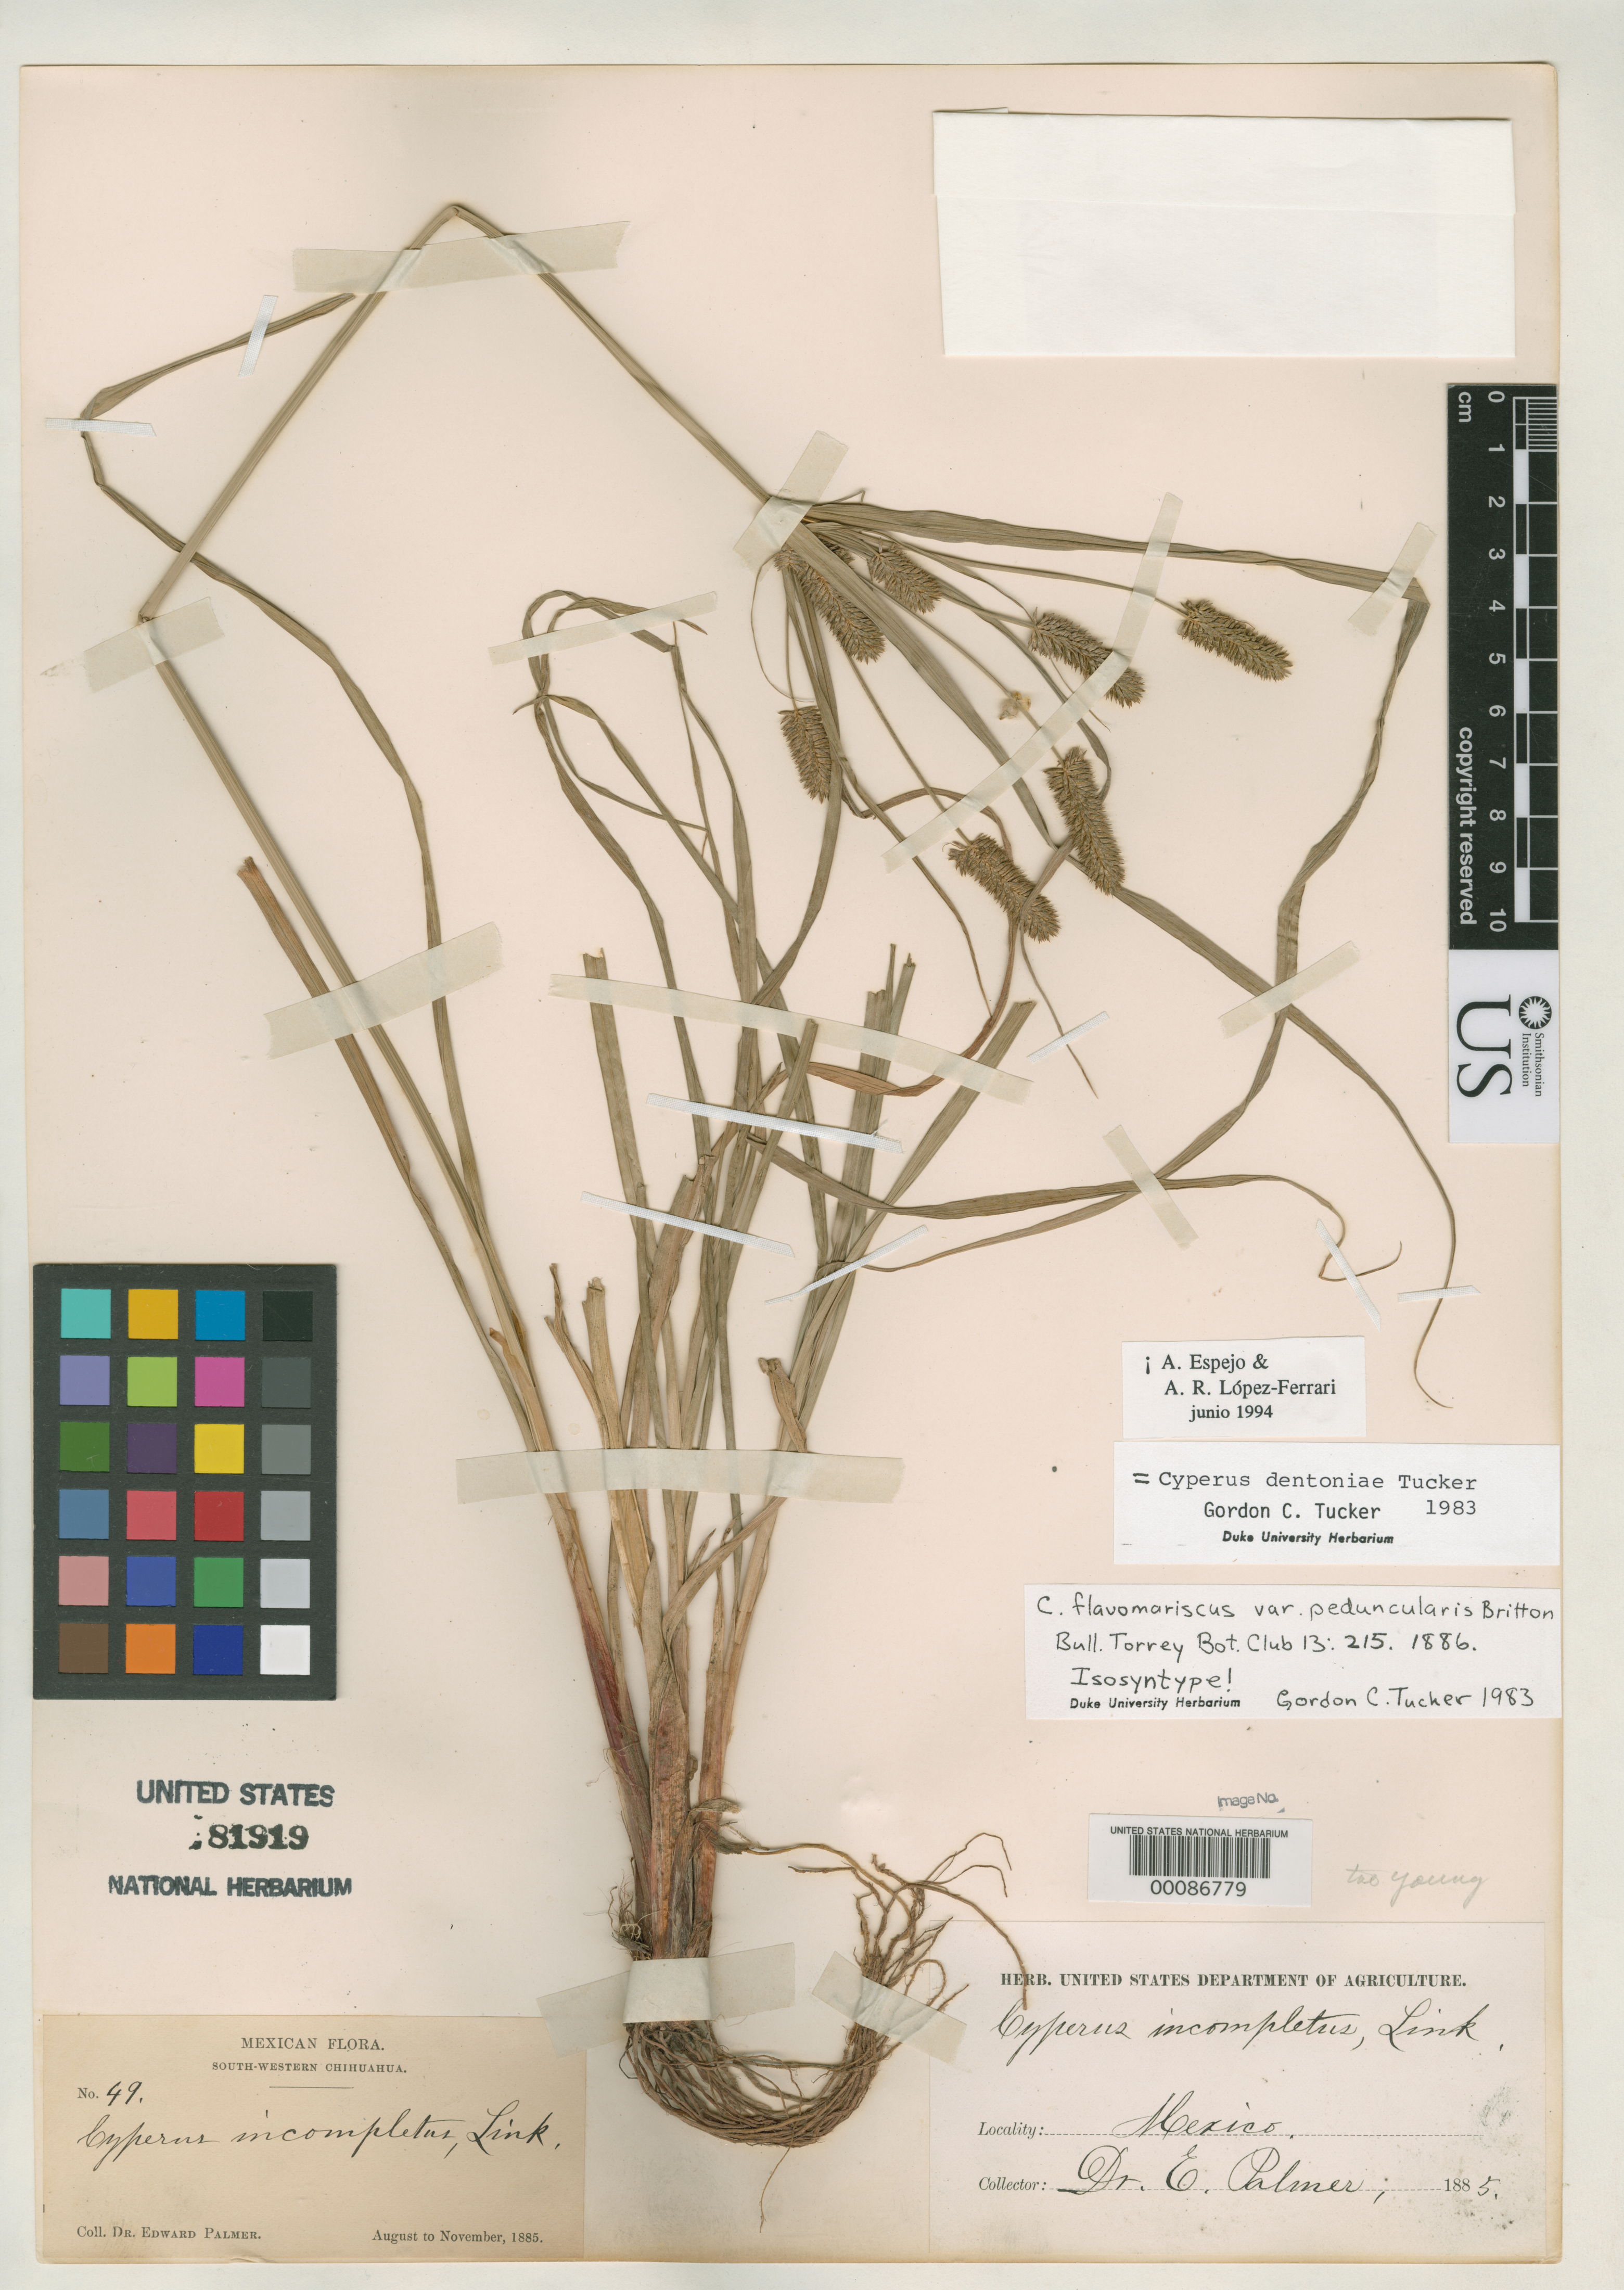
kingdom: Plantae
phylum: Tracheophyta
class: Liliopsida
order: Poales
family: Cyperaceae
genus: Cyperus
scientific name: Cyperus flavomariscus var. peduncularis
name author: Britton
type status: Isosyntype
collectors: E. Palmer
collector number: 49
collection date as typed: Aug 1885 to -- Nov 1885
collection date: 1885-08/1885-11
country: Mexico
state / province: Chihuahua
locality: South-western Chihuahua.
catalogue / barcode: US 81919